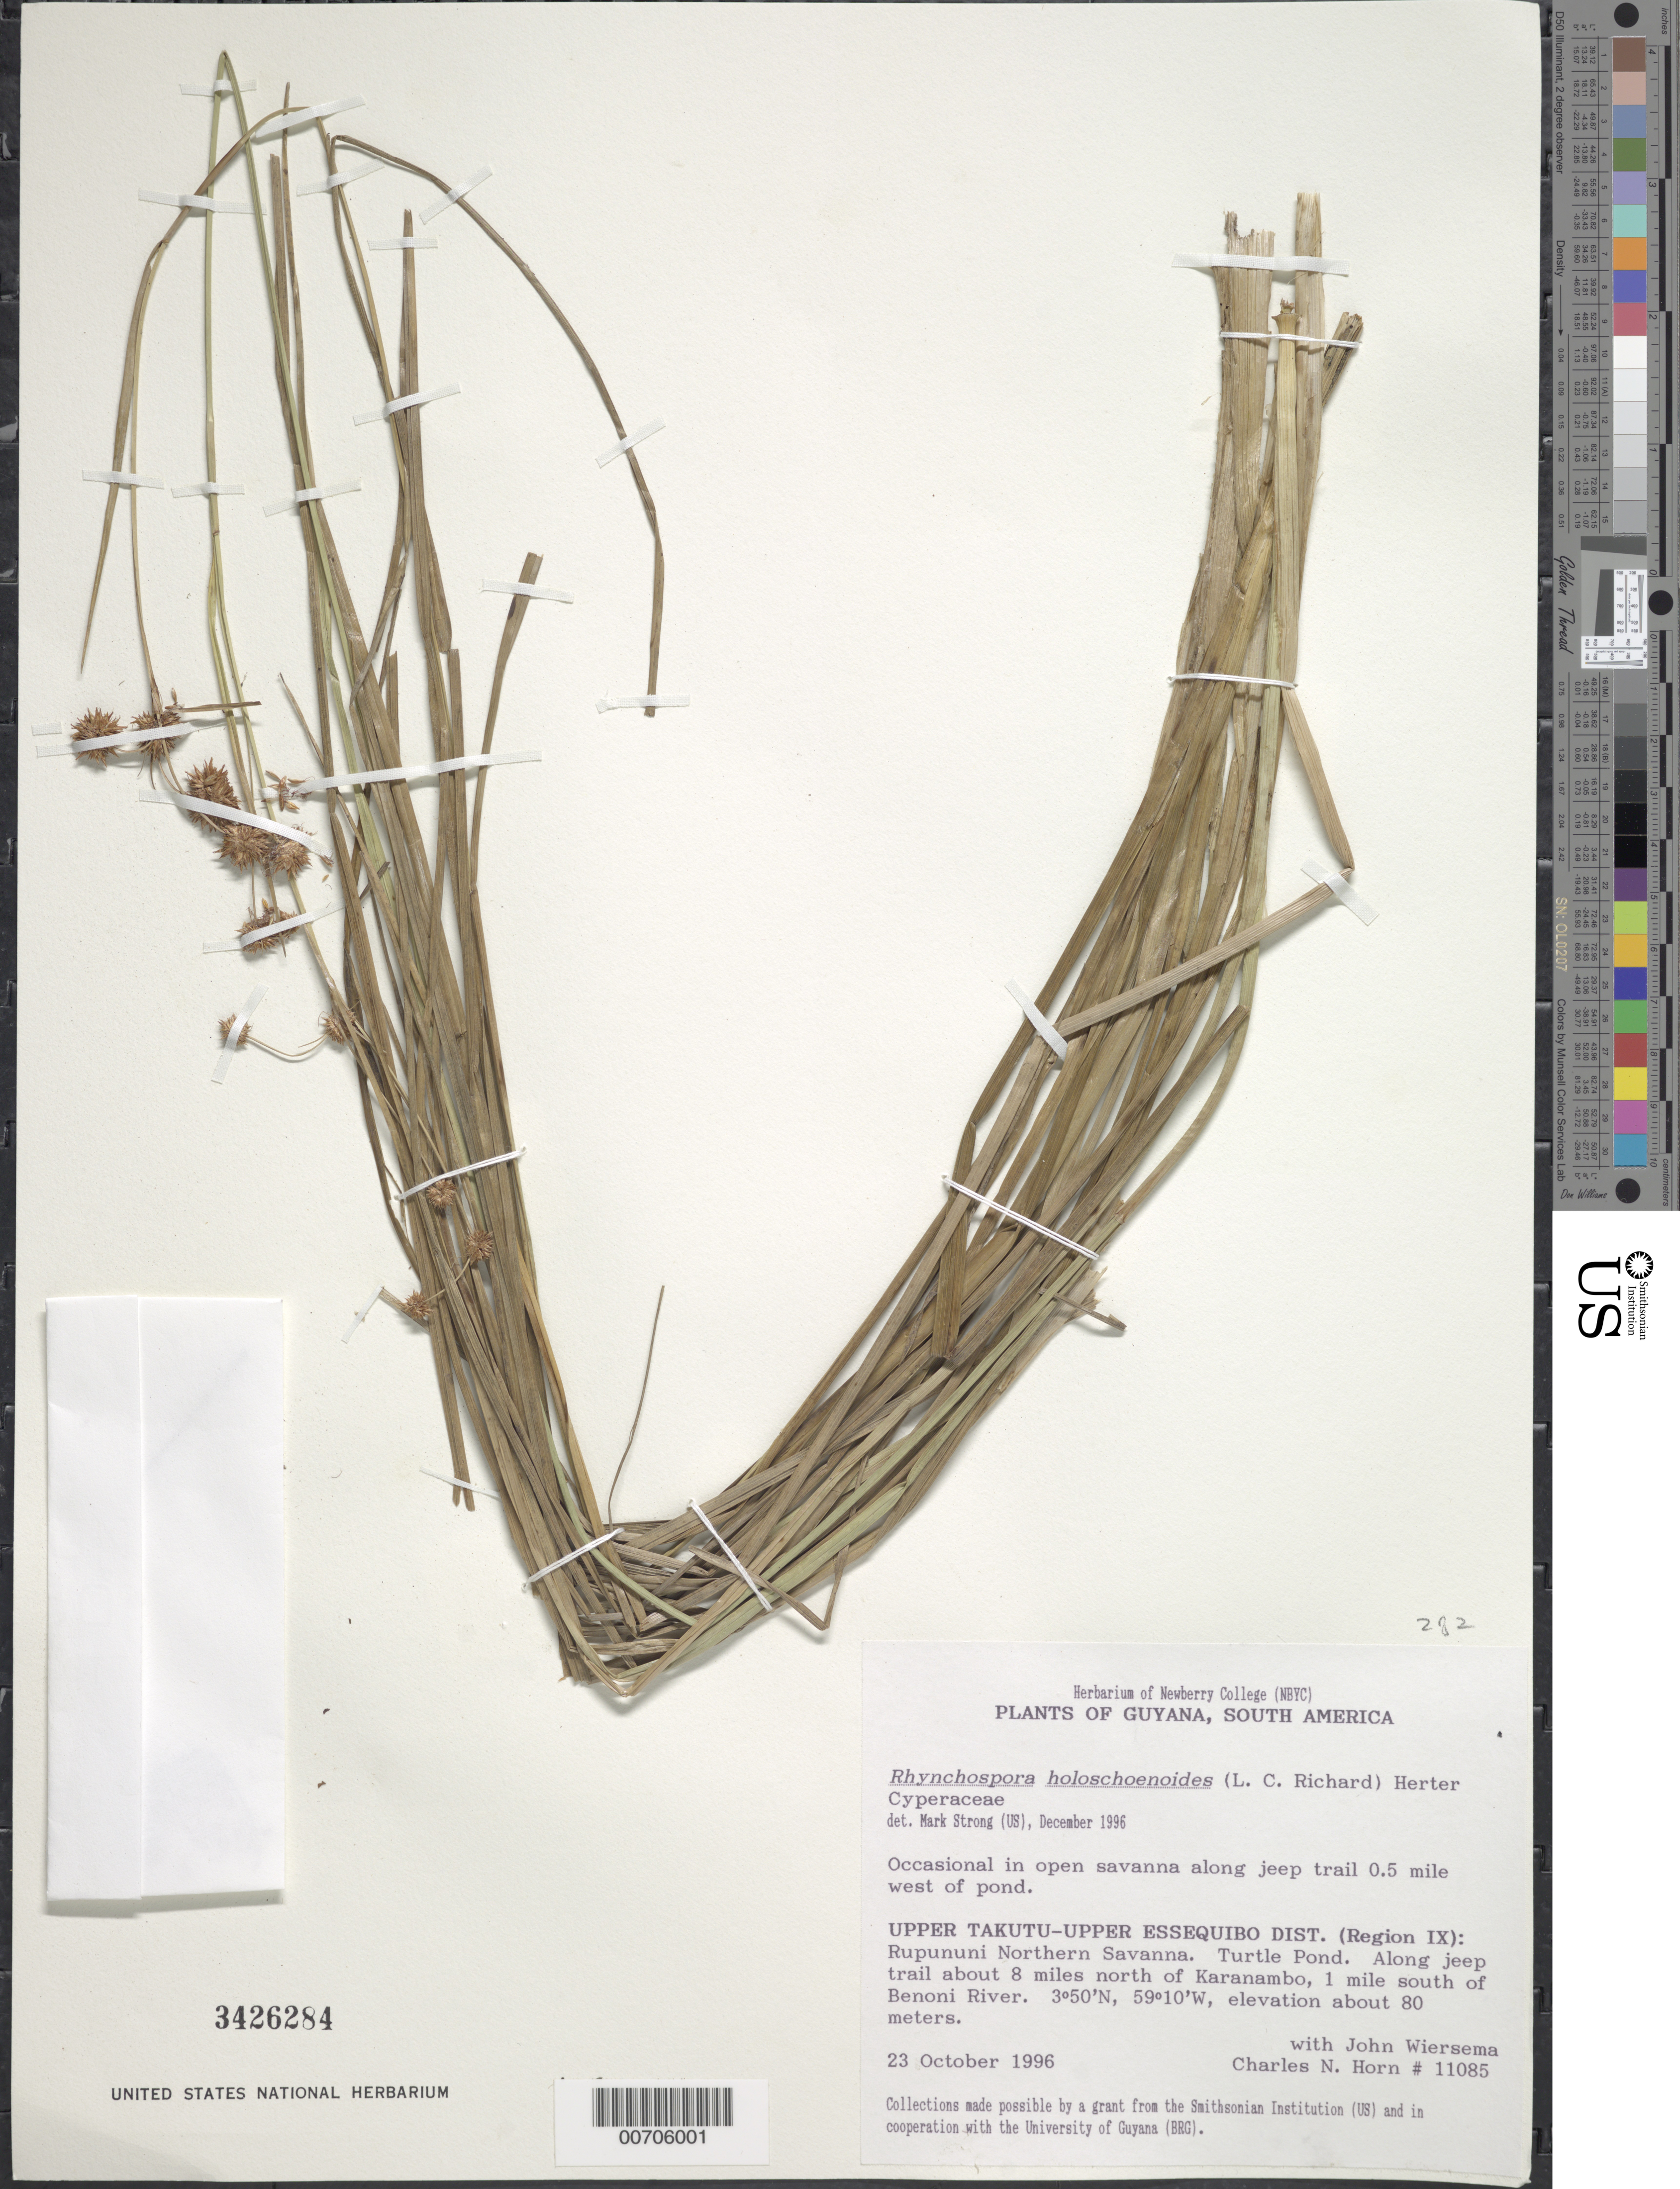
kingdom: Plantae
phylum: Tracheophyta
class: Liliopsida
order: Poales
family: Cyperaceae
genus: Rhynchospora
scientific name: Rhynchospora holoschoenoides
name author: (Rich.) Herter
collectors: C. N. Horn & J. H. Wiersema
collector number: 11085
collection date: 1996-10-23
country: Guyana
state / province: U. Takutu-U. Essequibo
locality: Region IX, Rupununi Northern Savanna, Turtle Pond, along jeep trail about 8 miles north of Karanambo, 1 mile south of Benoni River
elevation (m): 80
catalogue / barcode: US 3426284